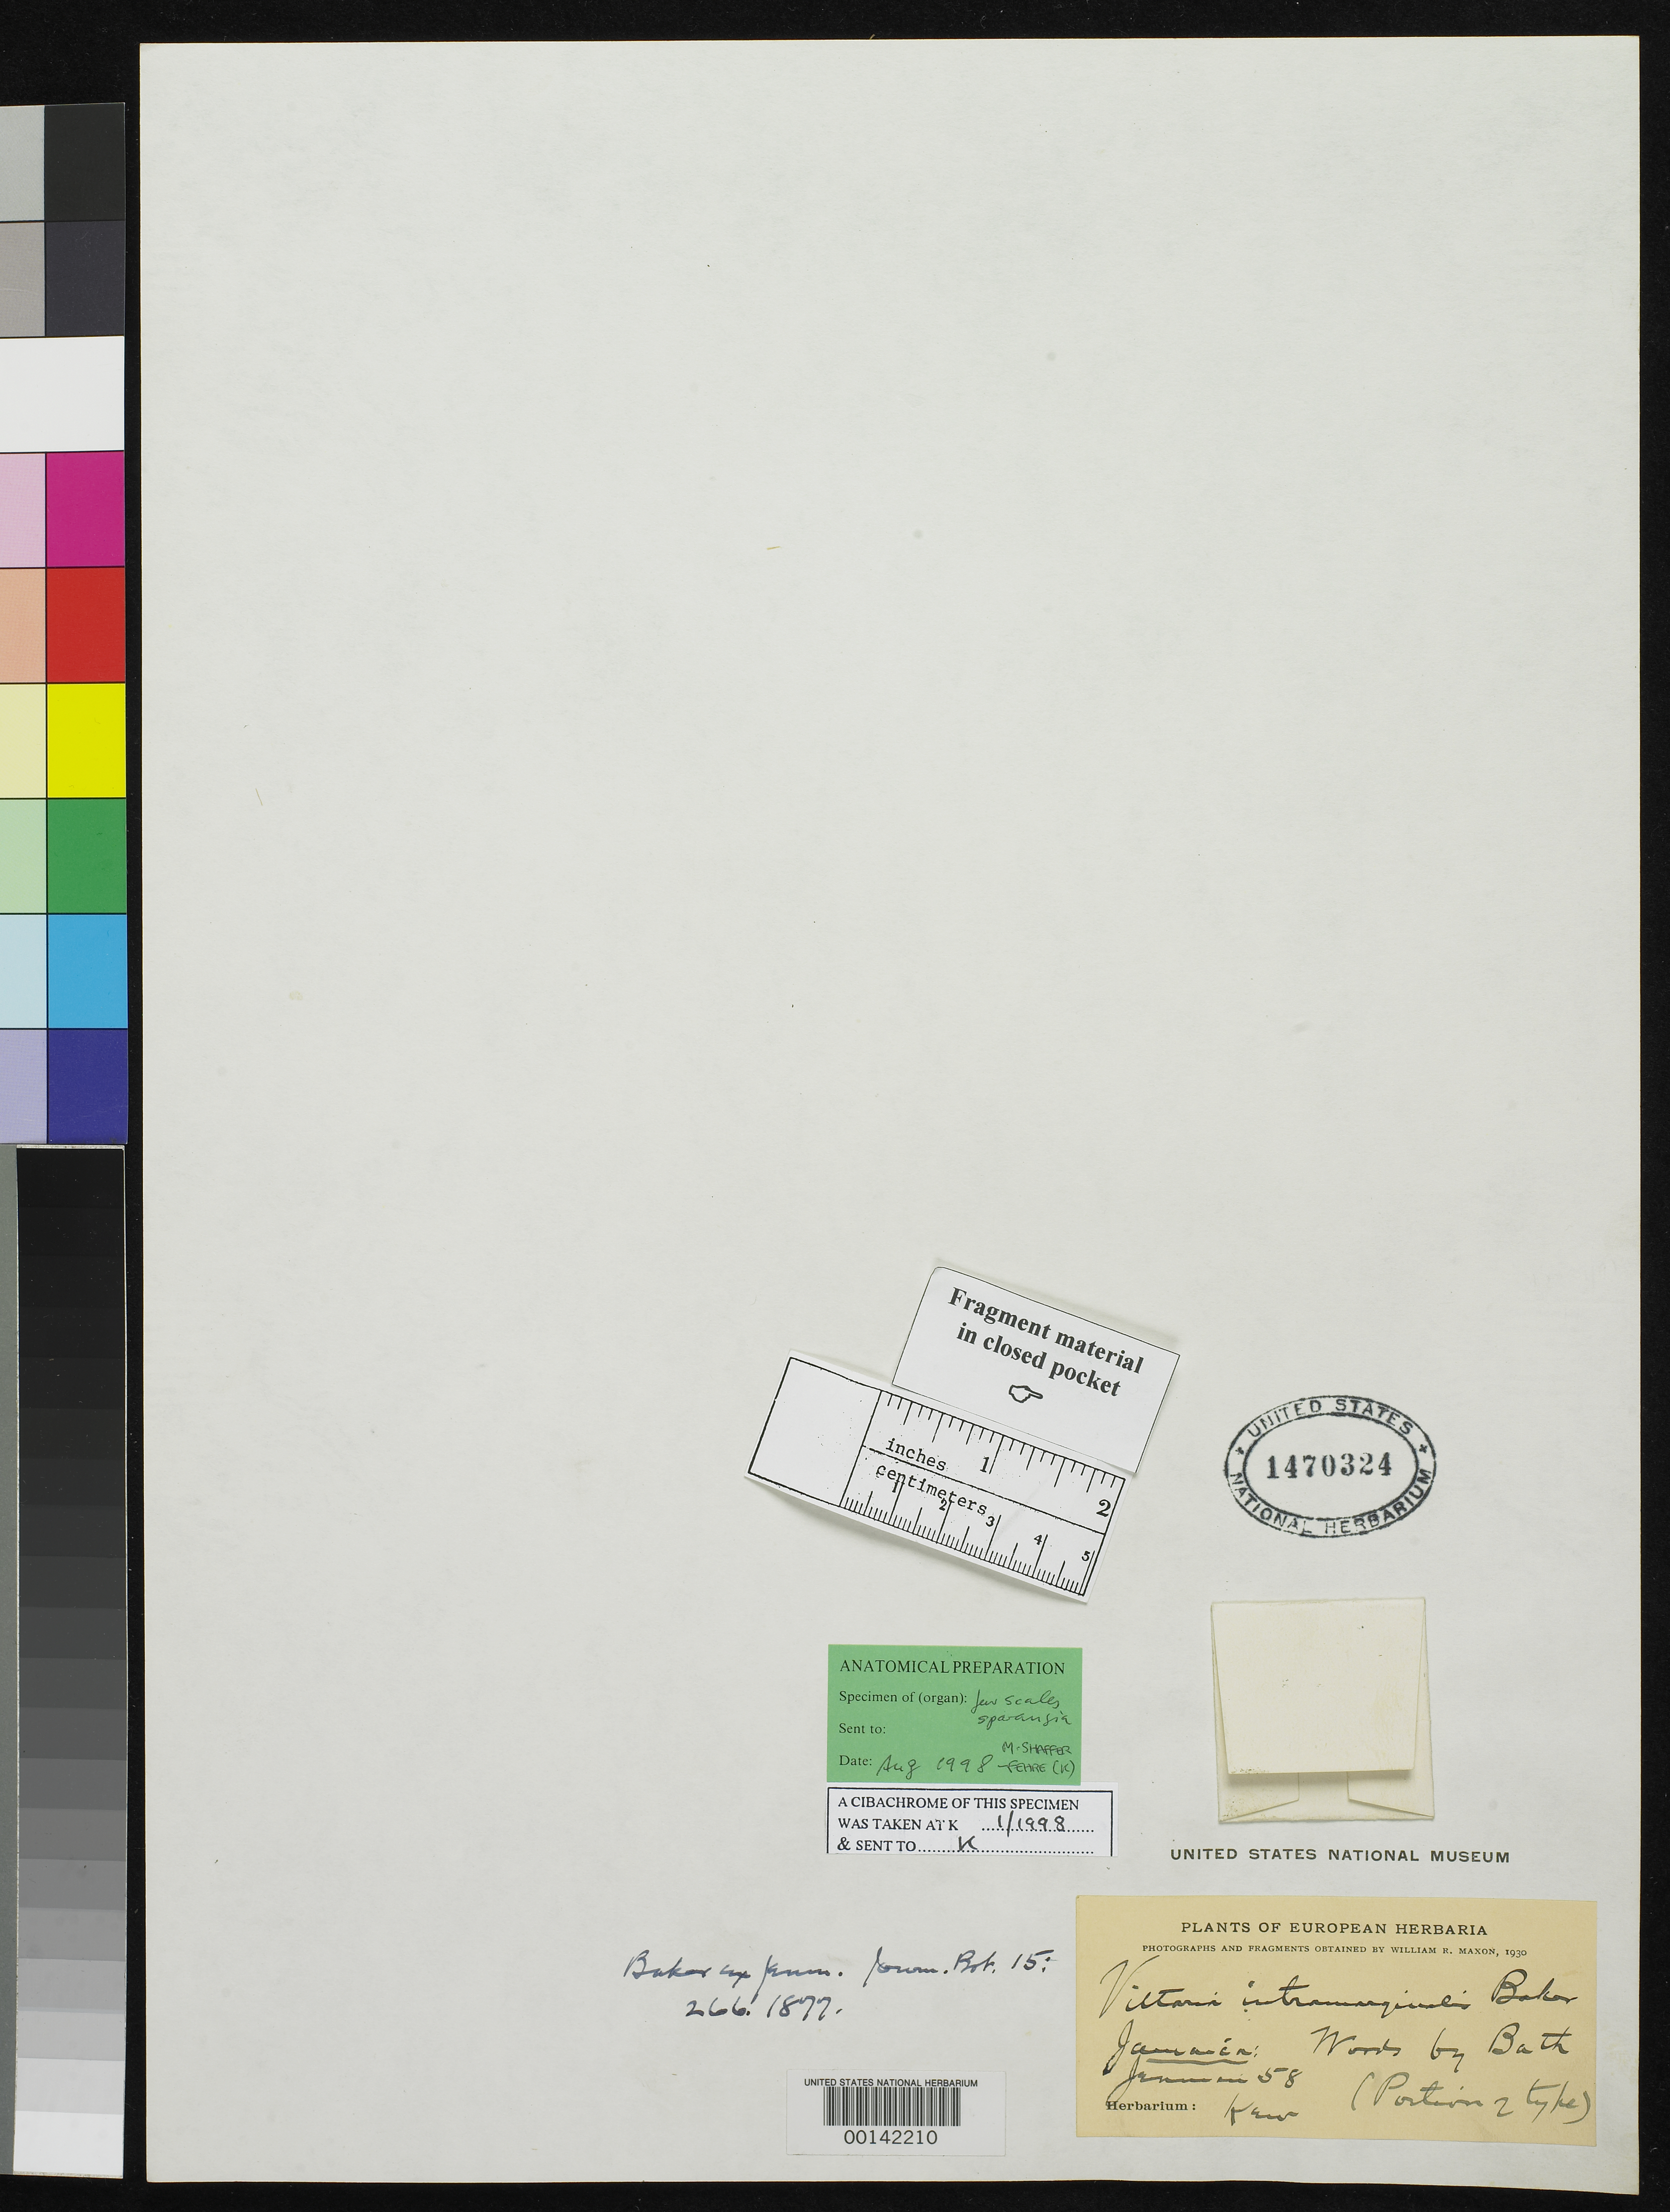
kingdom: Plantae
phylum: Tracheophyta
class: Polypodiopsida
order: Polypodiales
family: Pteridaceae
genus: Vittaria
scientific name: Vittaria intramarginalis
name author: Baker ex Jenman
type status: Type Fragment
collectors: G. S. Jenman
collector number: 58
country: Jamaica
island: Greater Antilles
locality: Woods by Bath.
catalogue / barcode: US 1470324